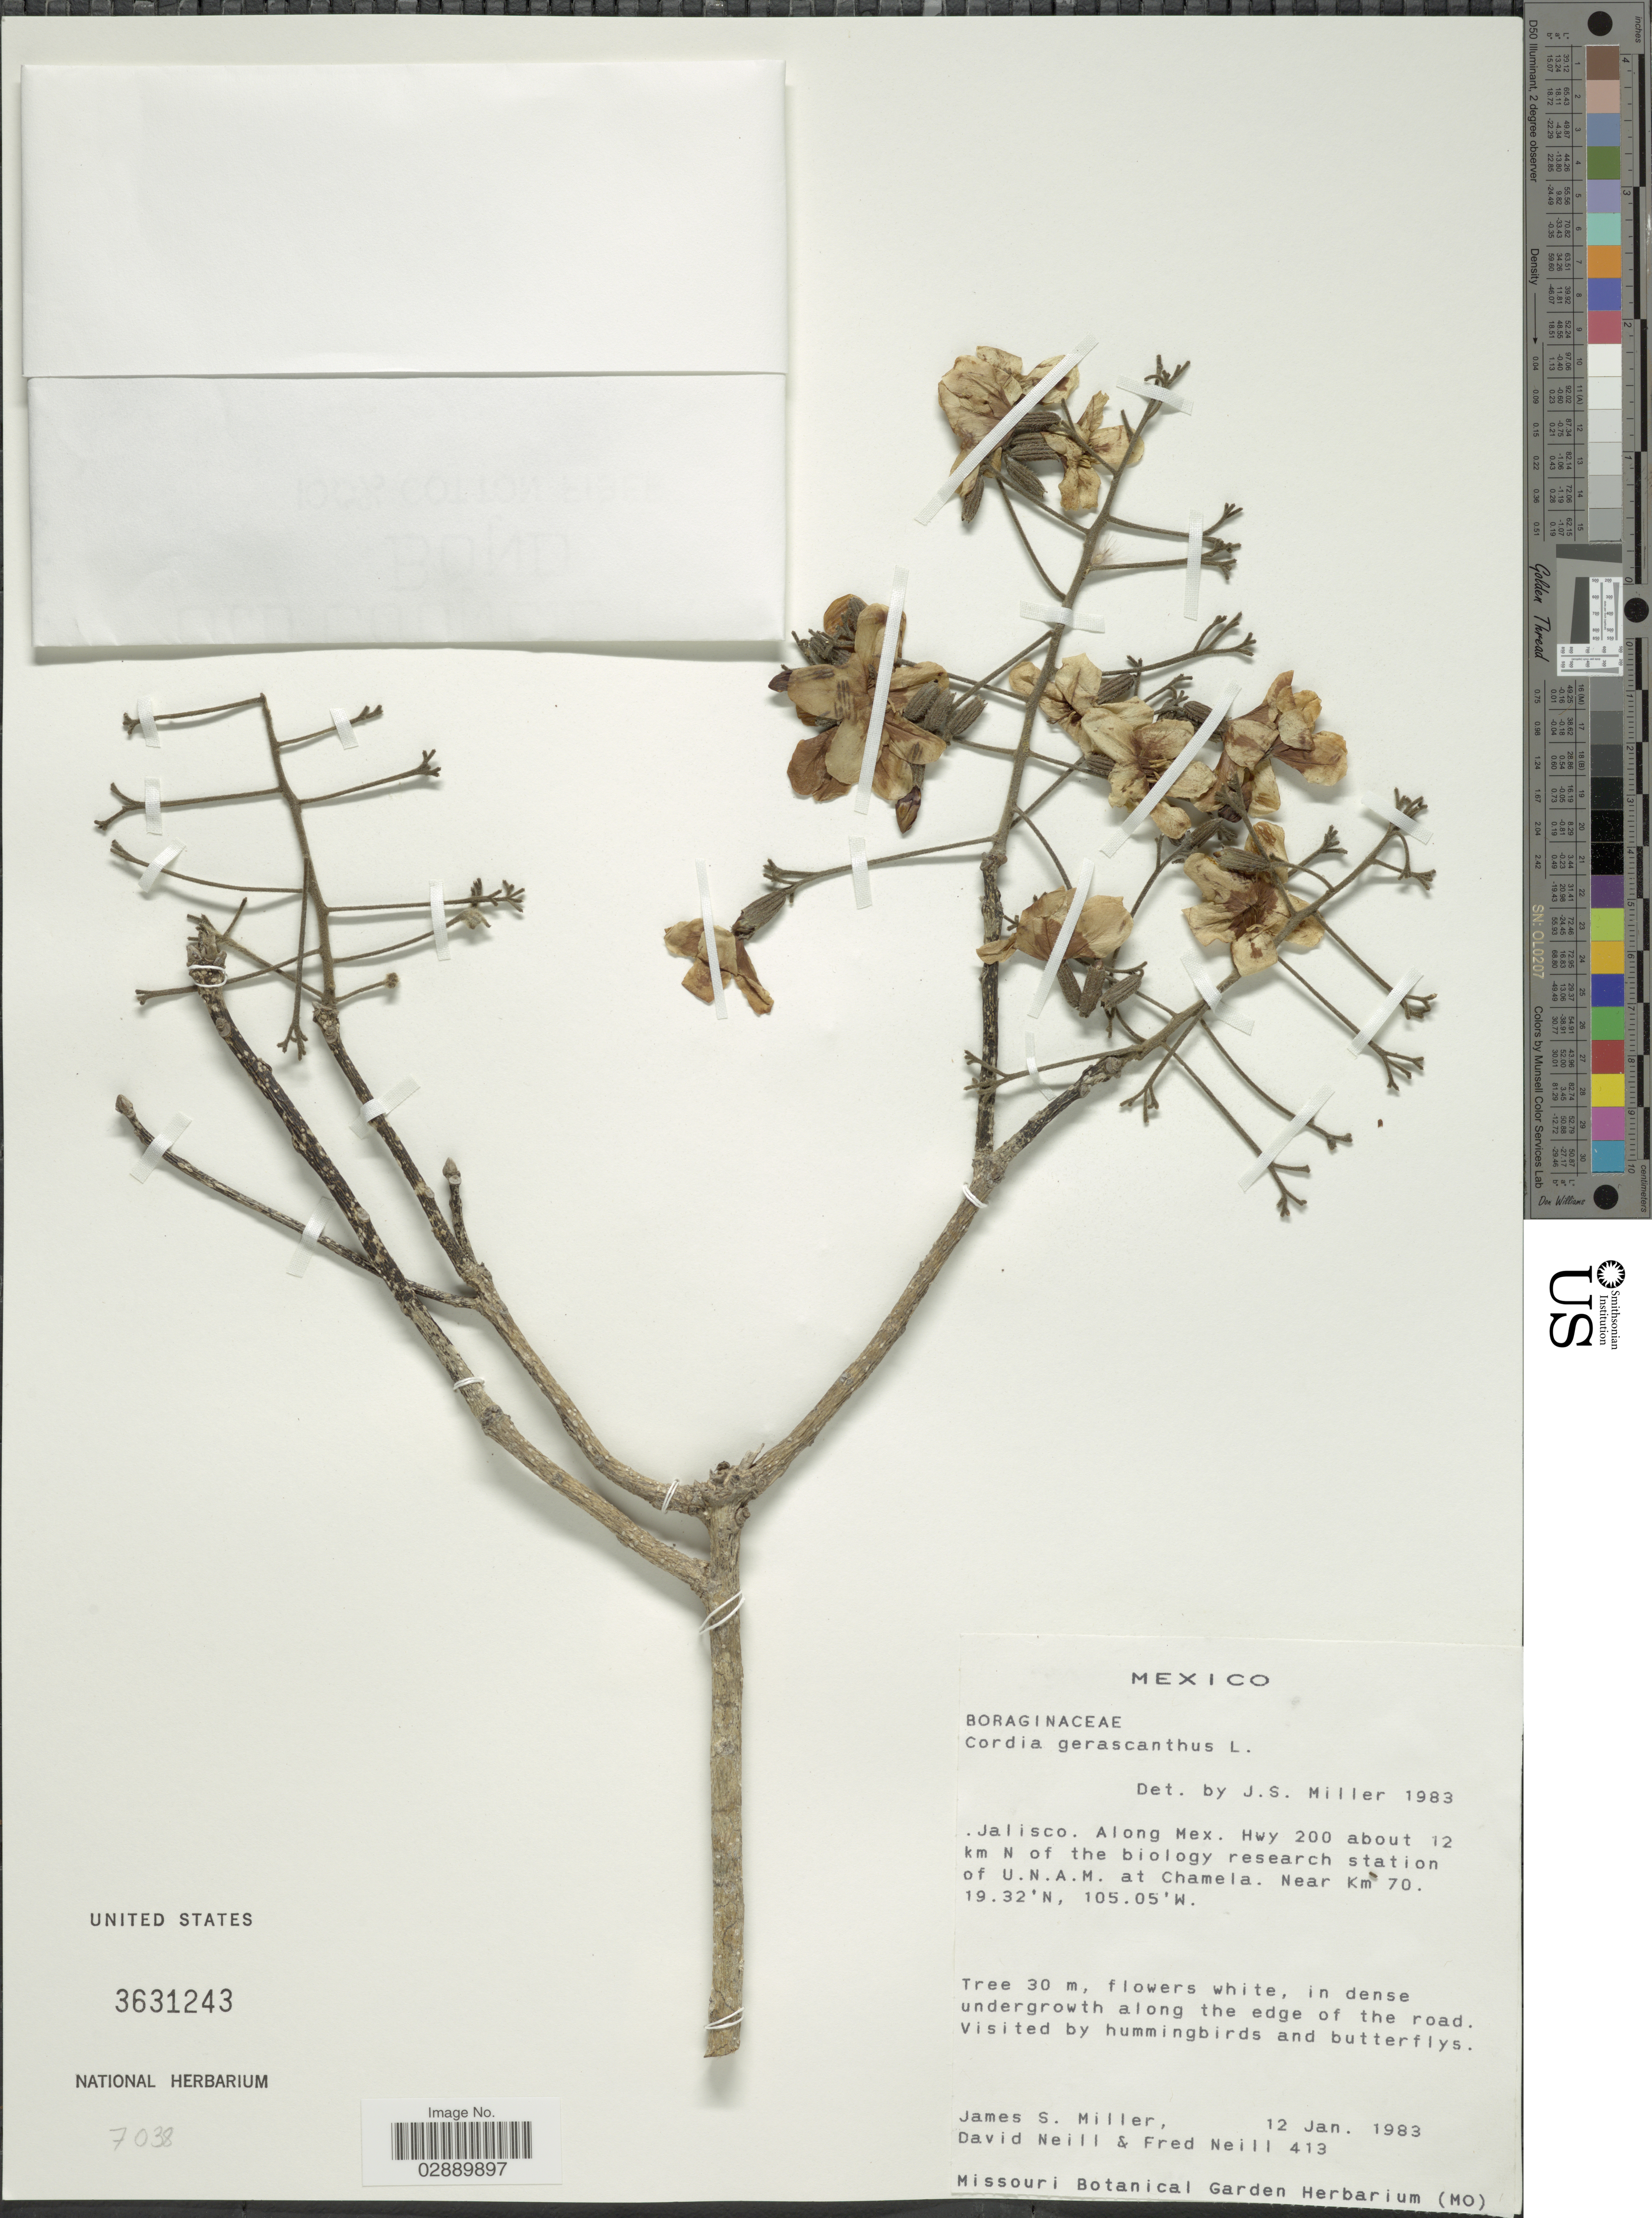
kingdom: Plantae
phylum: Tracheophyta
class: Magnoliopsida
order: Boraginales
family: Cordiaceae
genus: Cordia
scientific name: Cordia gerascanthus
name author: L.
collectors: J. S. Miller, D. Neill & F. Neill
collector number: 413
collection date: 1983-01-12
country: Mexico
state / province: Jalisco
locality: Along Mex. Hwy 200 about 12 km N of the biology research station of U.N.A.M. at Chamela. Near Km 70.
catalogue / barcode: US 3631243